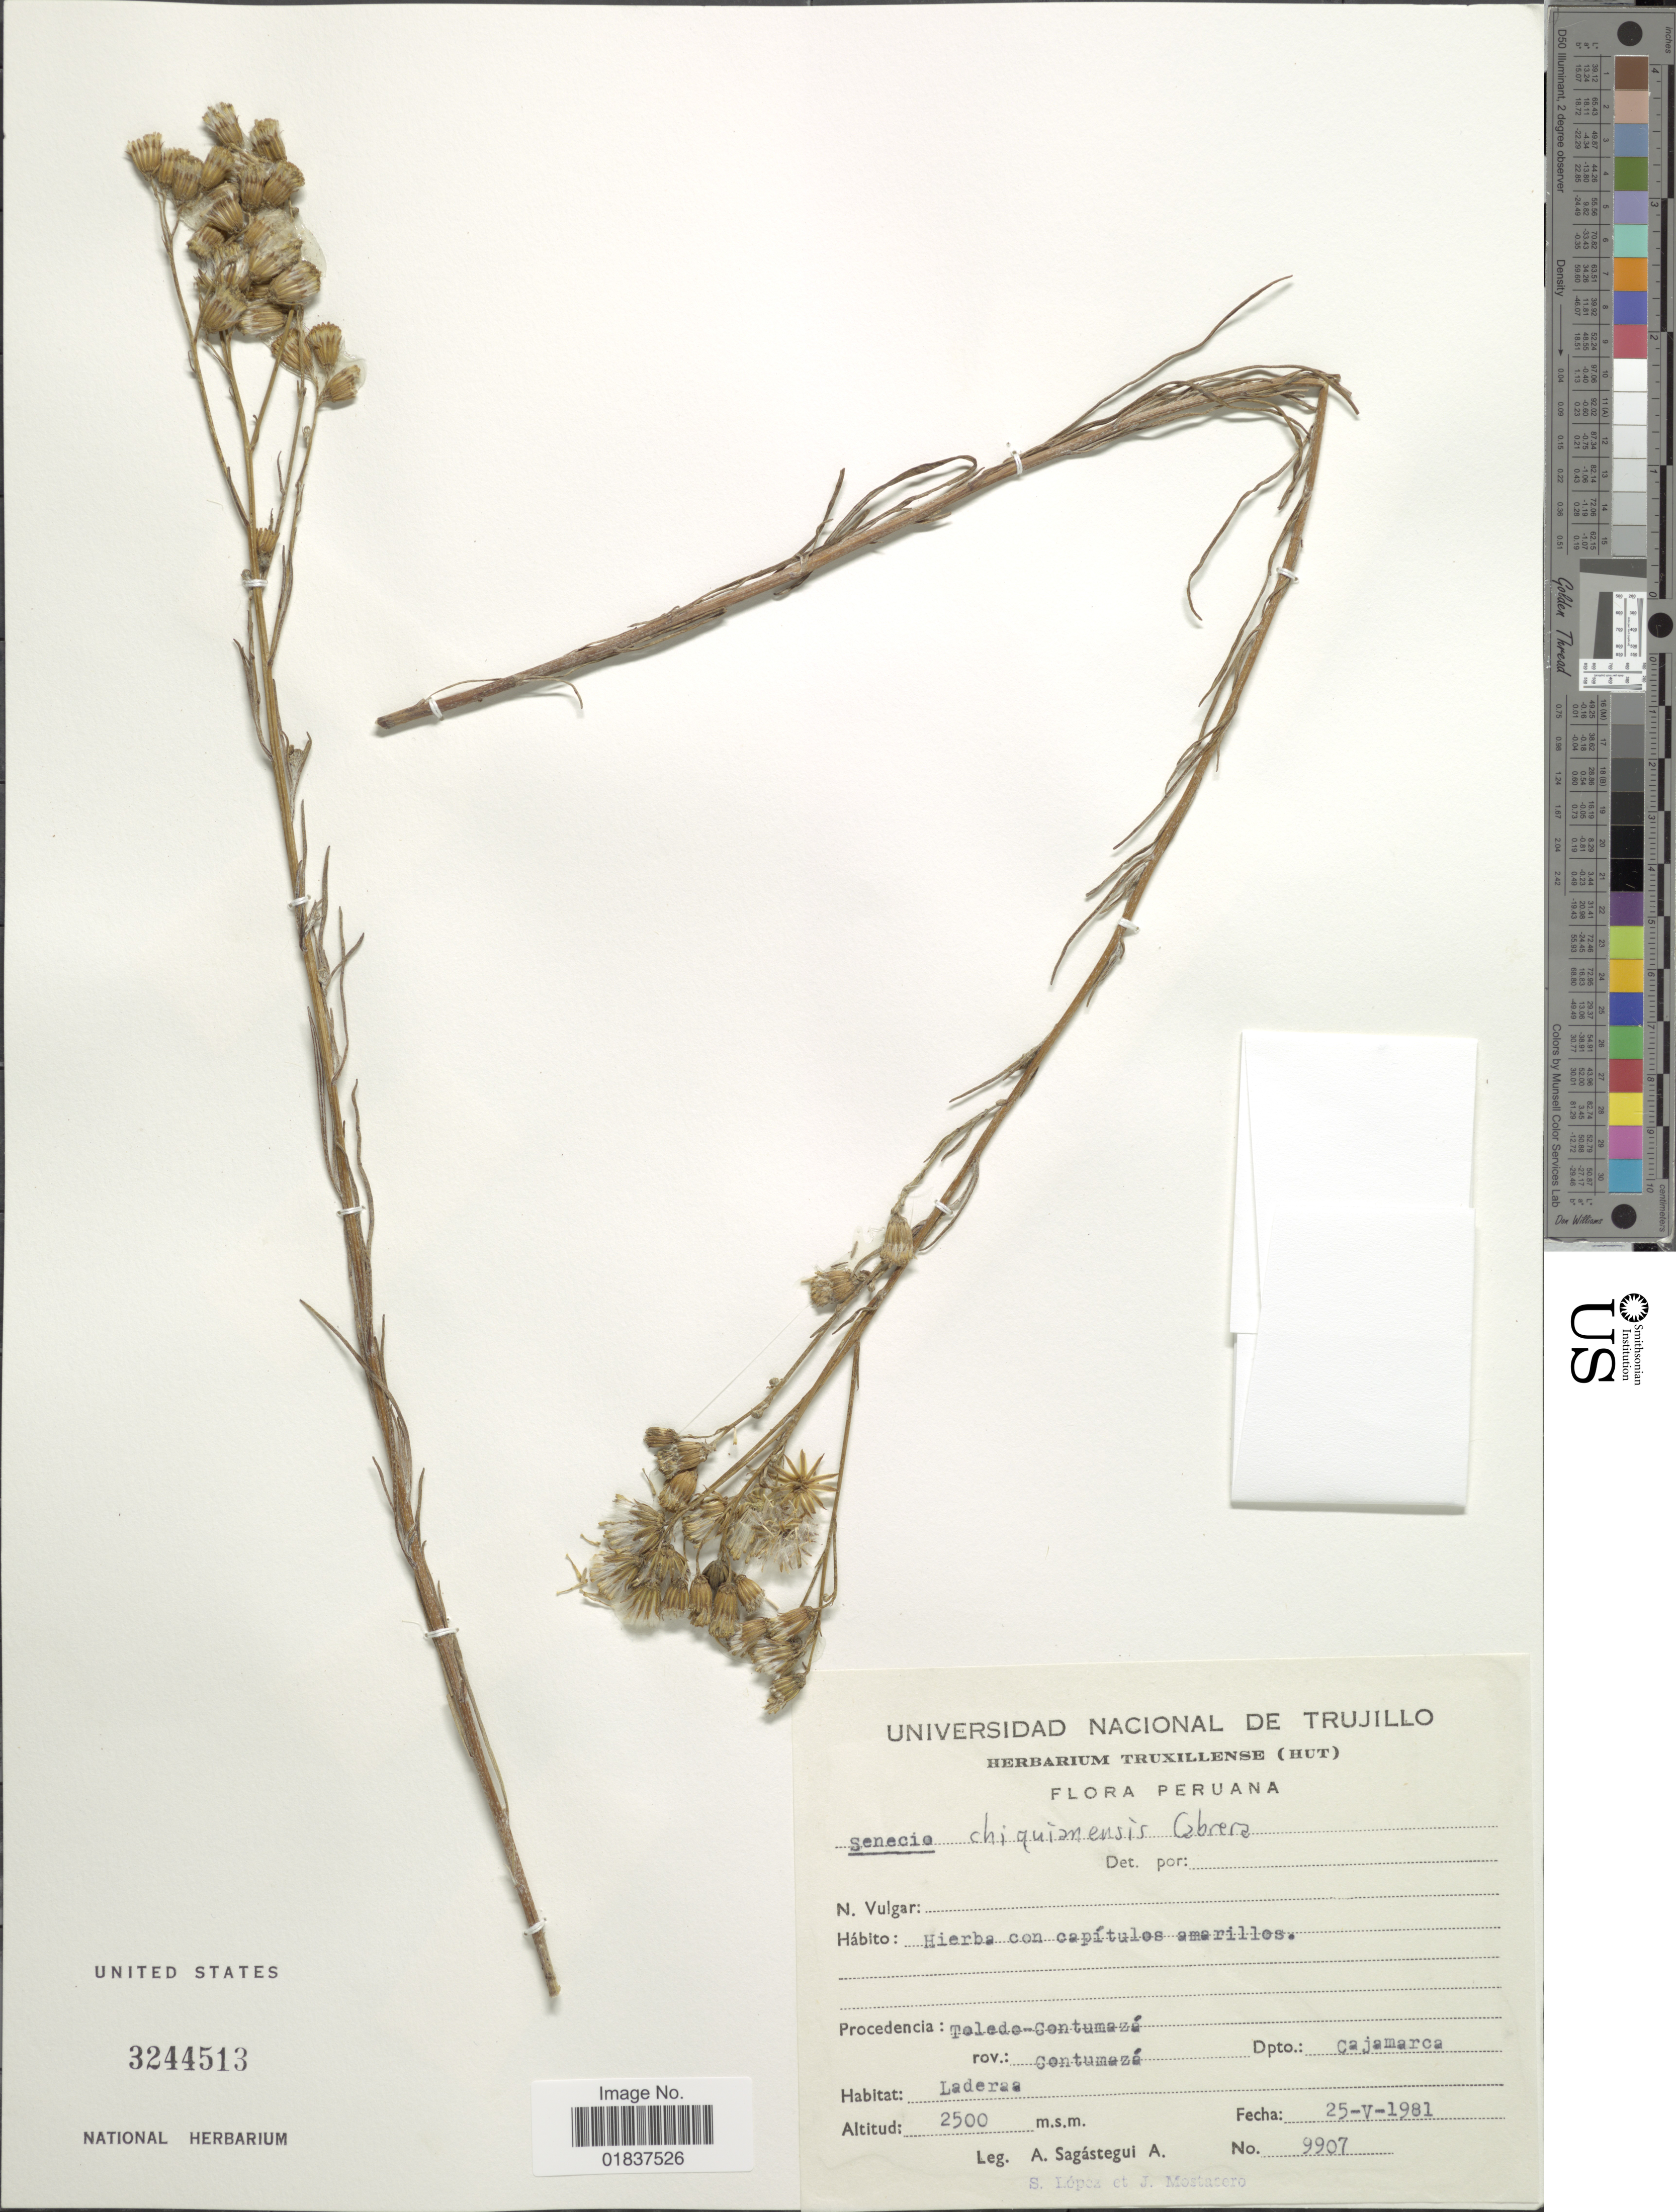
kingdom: Plantae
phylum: Tracheophyta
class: Magnoliopsida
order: Asterales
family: Asteraceae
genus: Senecio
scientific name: Senecio chiquianensis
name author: Cabrera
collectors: A. Sagástegui A., S. López & J. Mostacero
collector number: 99074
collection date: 1981-05-25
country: Peru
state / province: Cajamarca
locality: Toledo-Contumaza. rov.: Contumaza. Dpto.: Cajamarca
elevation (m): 2500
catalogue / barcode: US 3244513